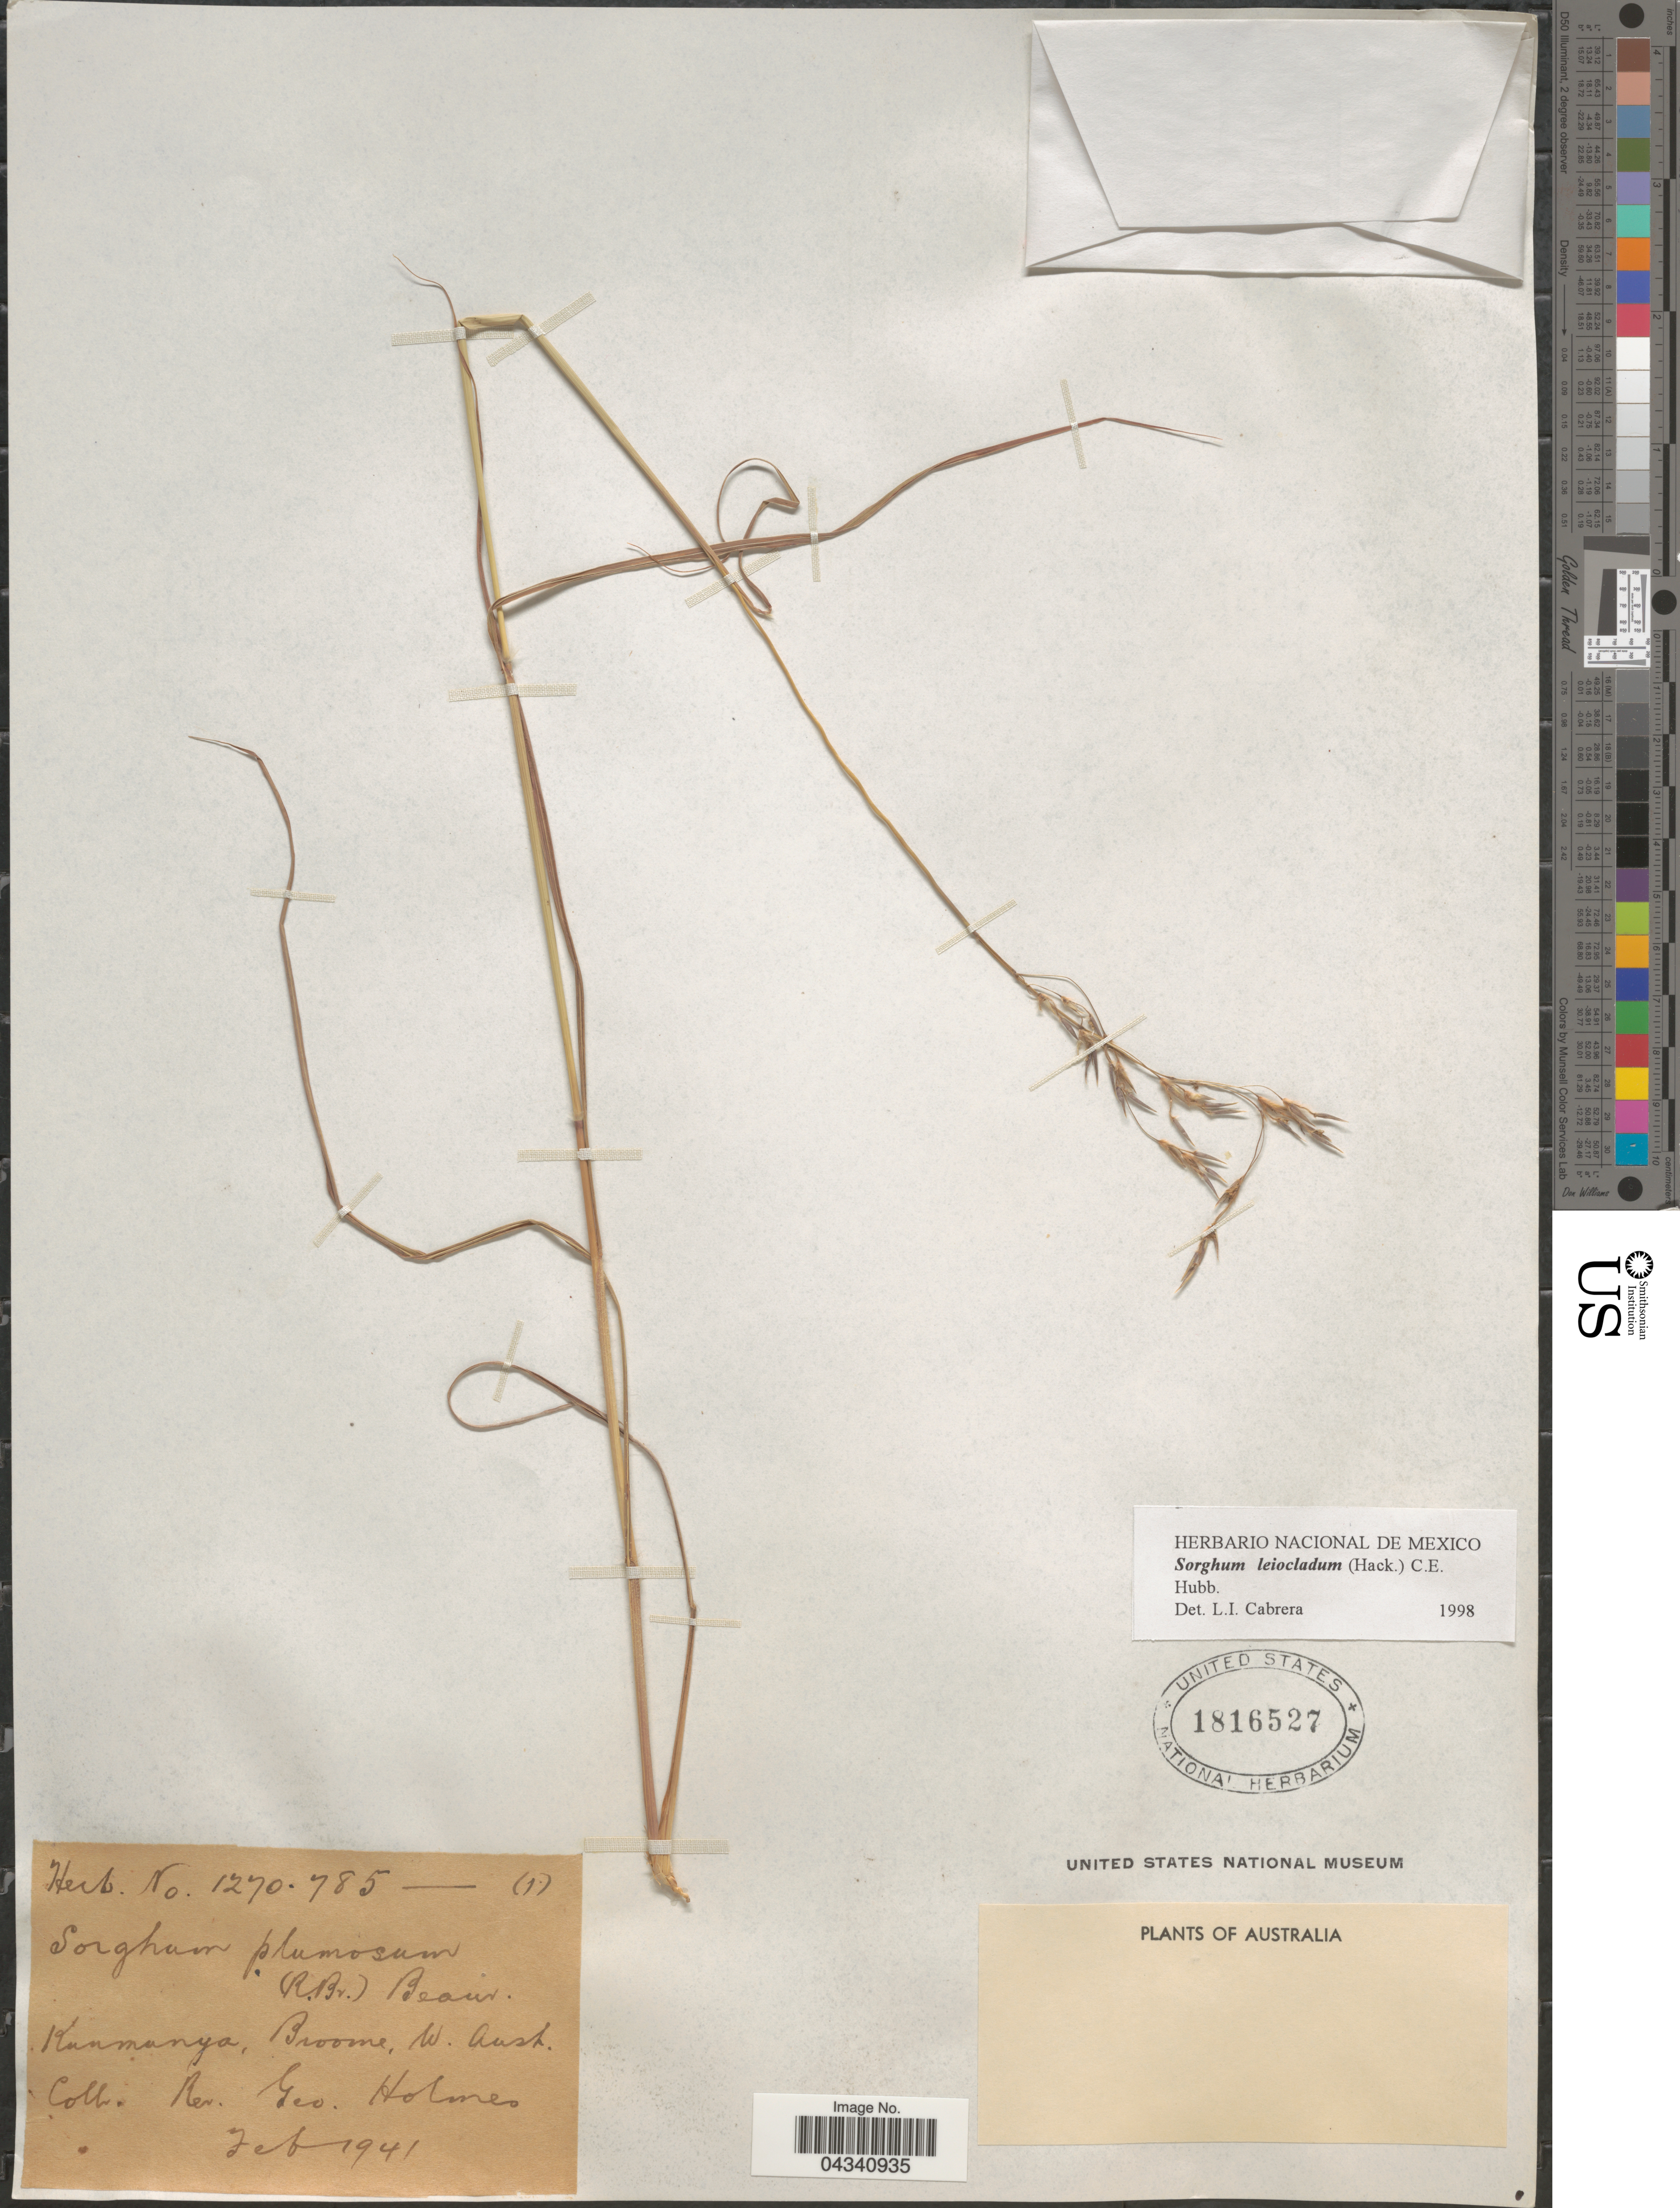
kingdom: Plantae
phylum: Tracheophyta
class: Liliopsida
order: Poales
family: Poaceae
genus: Sorghum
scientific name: Sorghum leiocladum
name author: (J. Hack.) C.E. Hubb.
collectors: G. Holmes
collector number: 1270.785-(1)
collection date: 1941-02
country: Australia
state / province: Western Australia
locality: Kunmunya, Broome, W. Austr.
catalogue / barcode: US 1816527